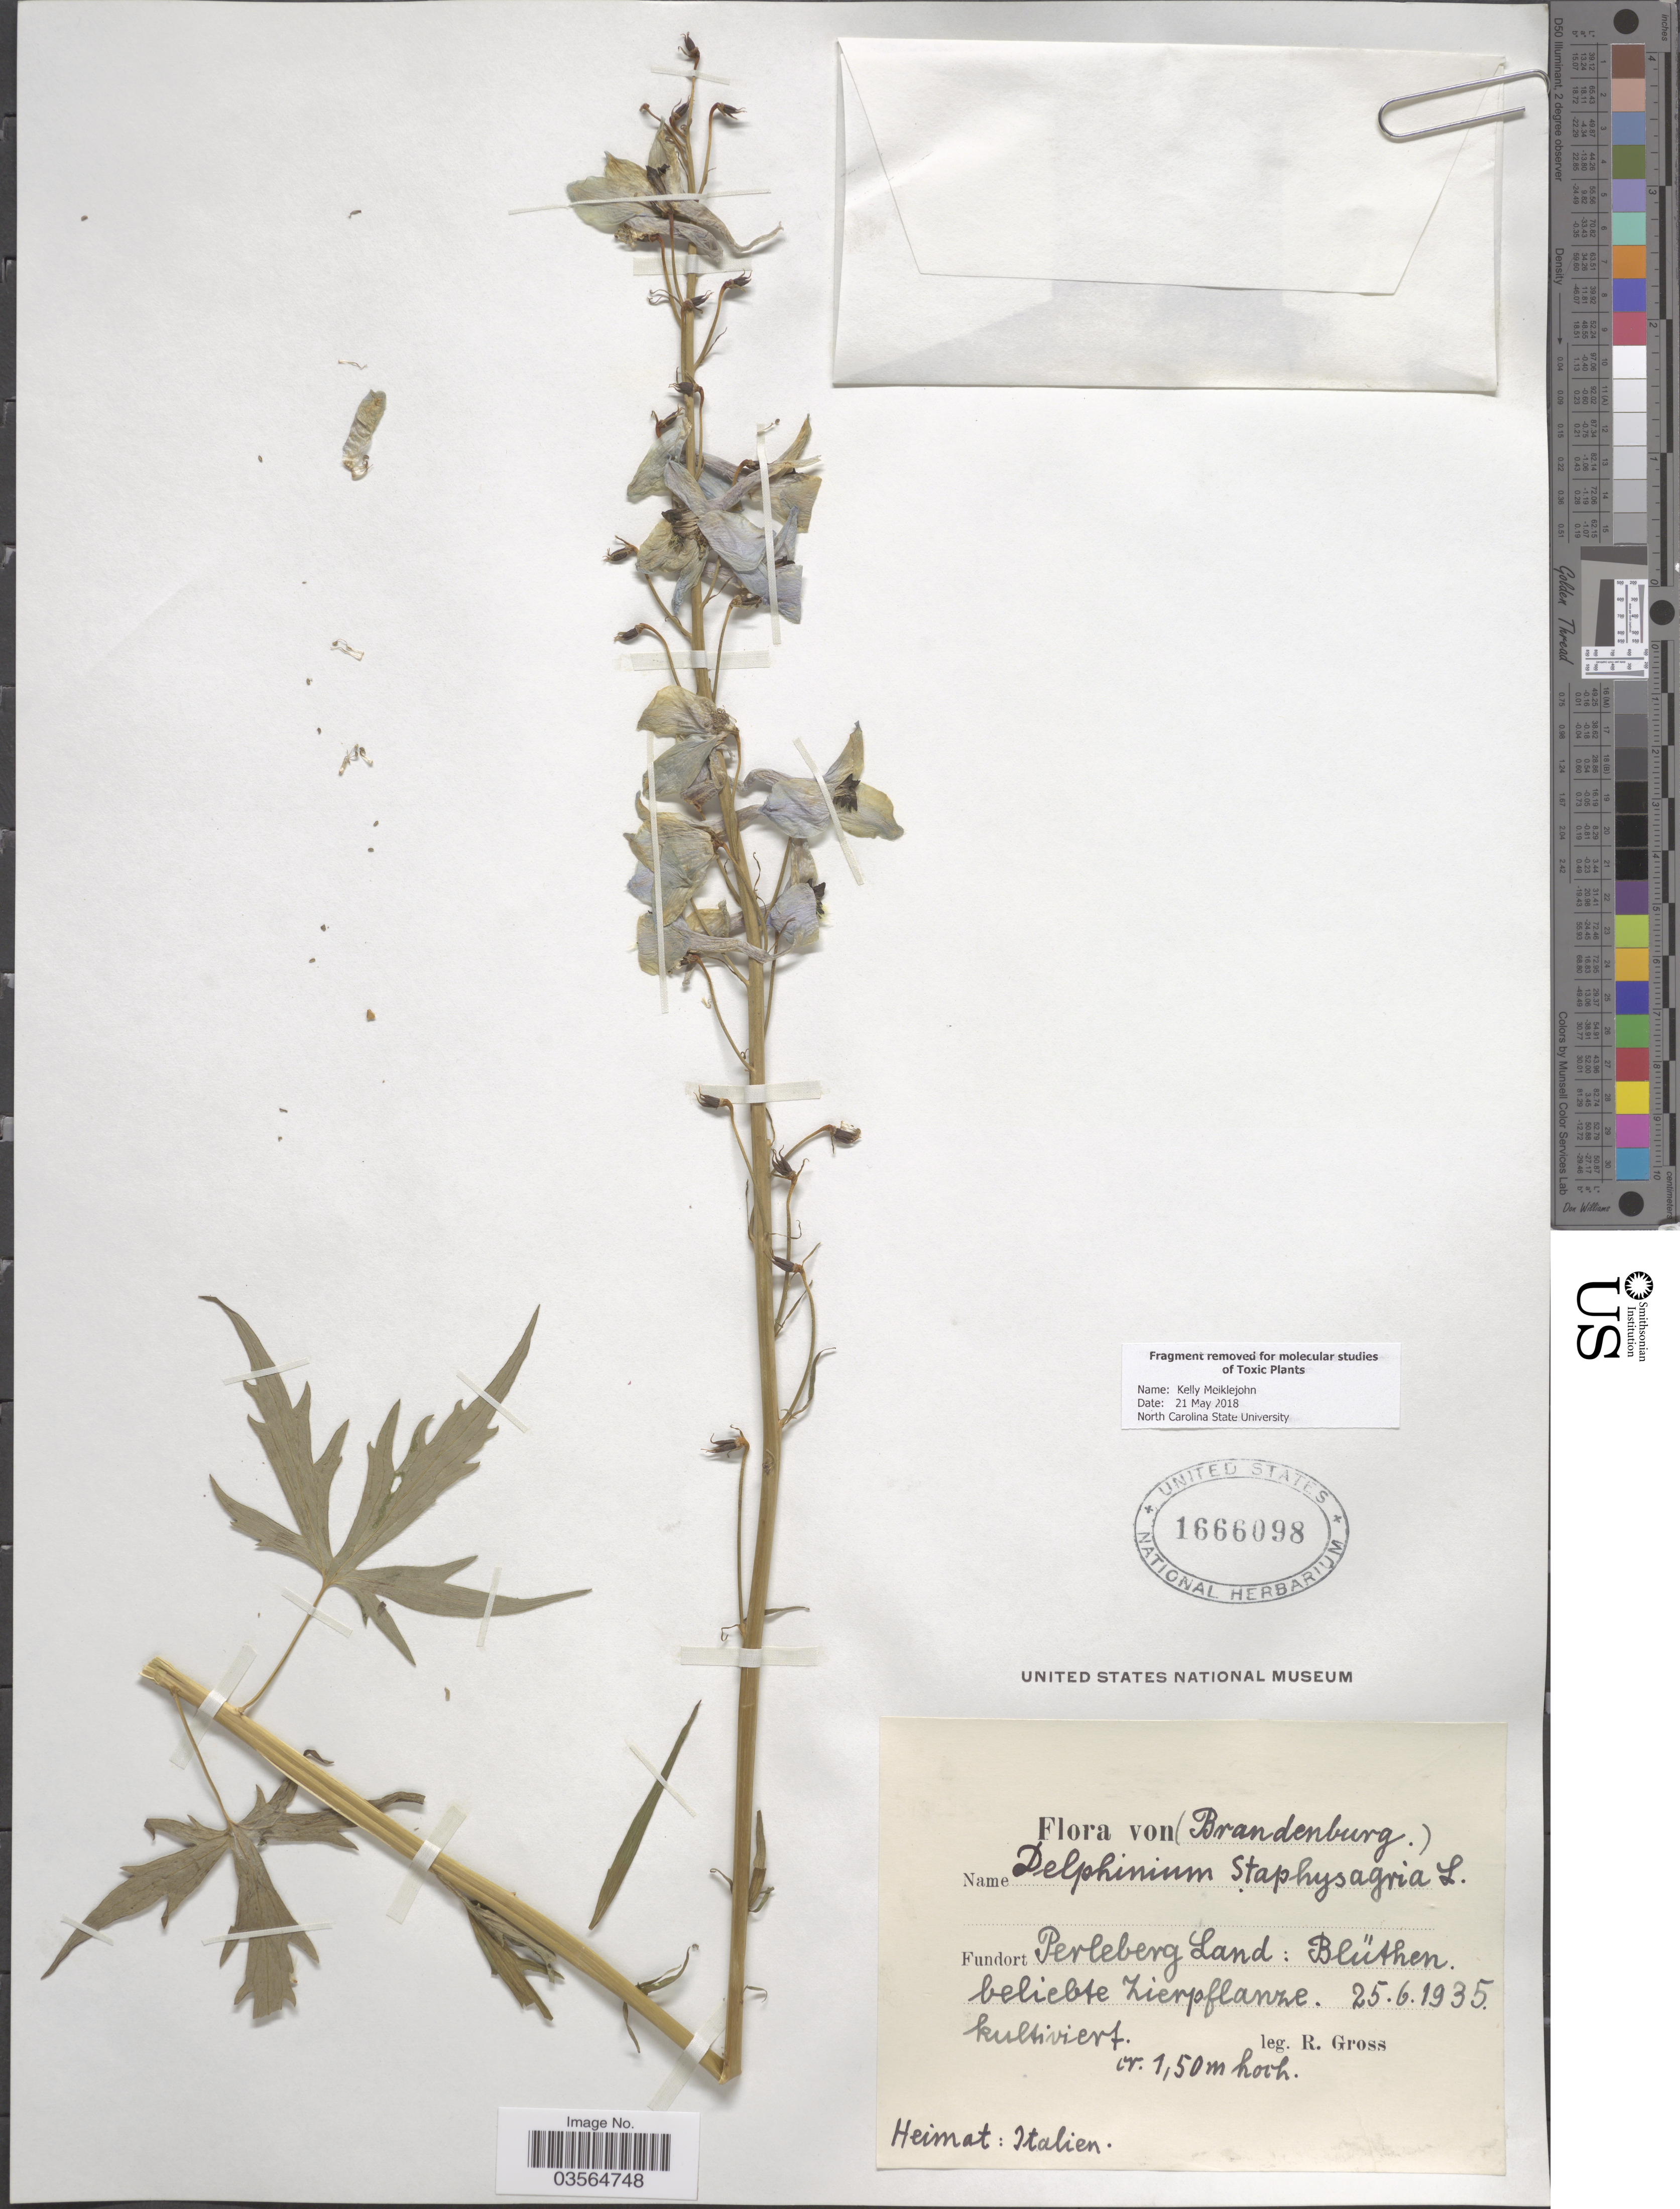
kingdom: Plantae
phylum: Tracheophyta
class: Magnoliopsida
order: Ranunculales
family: Ranunculaceae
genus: Delphinium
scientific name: Delphinium staphisagria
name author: L.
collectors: R. Gross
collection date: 1935-06-25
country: Germany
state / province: Brandenburg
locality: Perleberg Land: Blüthen. beliebte Zierpflanze. Heimat: Italien. [unsure placement]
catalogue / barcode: US 1666098